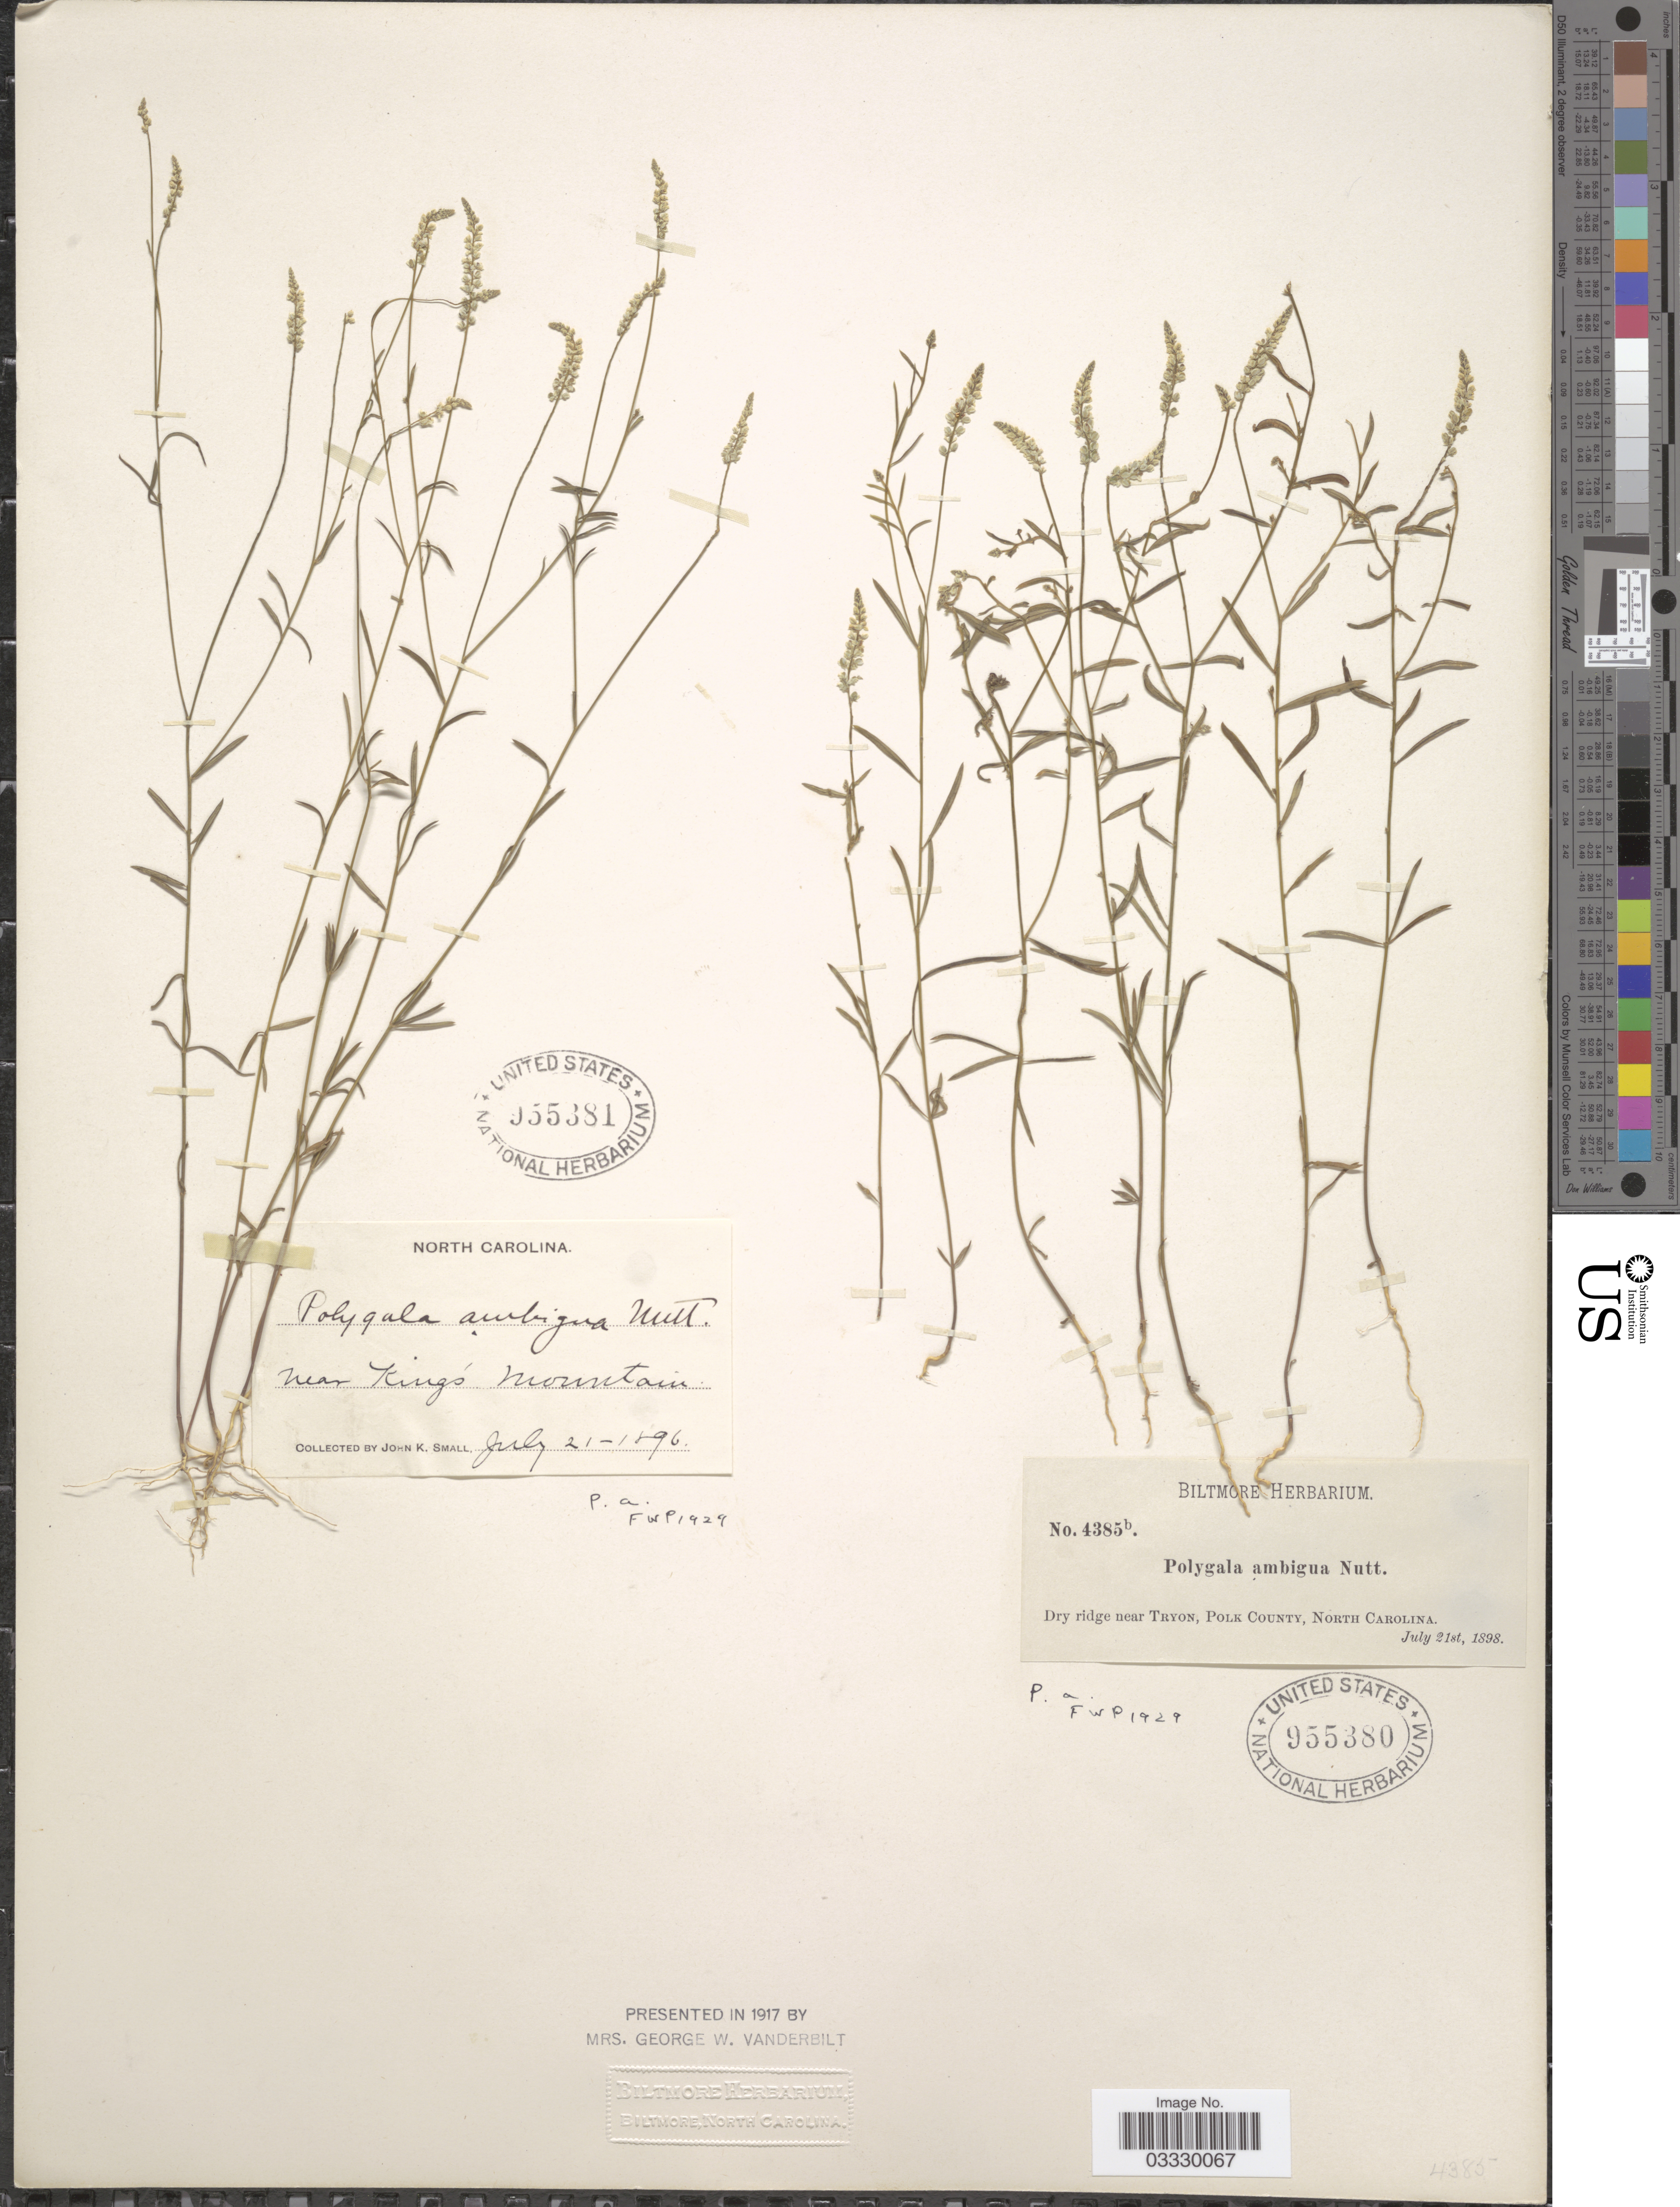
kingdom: Plantae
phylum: Tracheophyta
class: Magnoliopsida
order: Fabales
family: Polygalaceae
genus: Polygala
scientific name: Polygala ambigua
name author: Nutt.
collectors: J. K. Small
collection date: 1896-07-21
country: United States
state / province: North Carolina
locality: Near King's mountain.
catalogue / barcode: US 955381-2